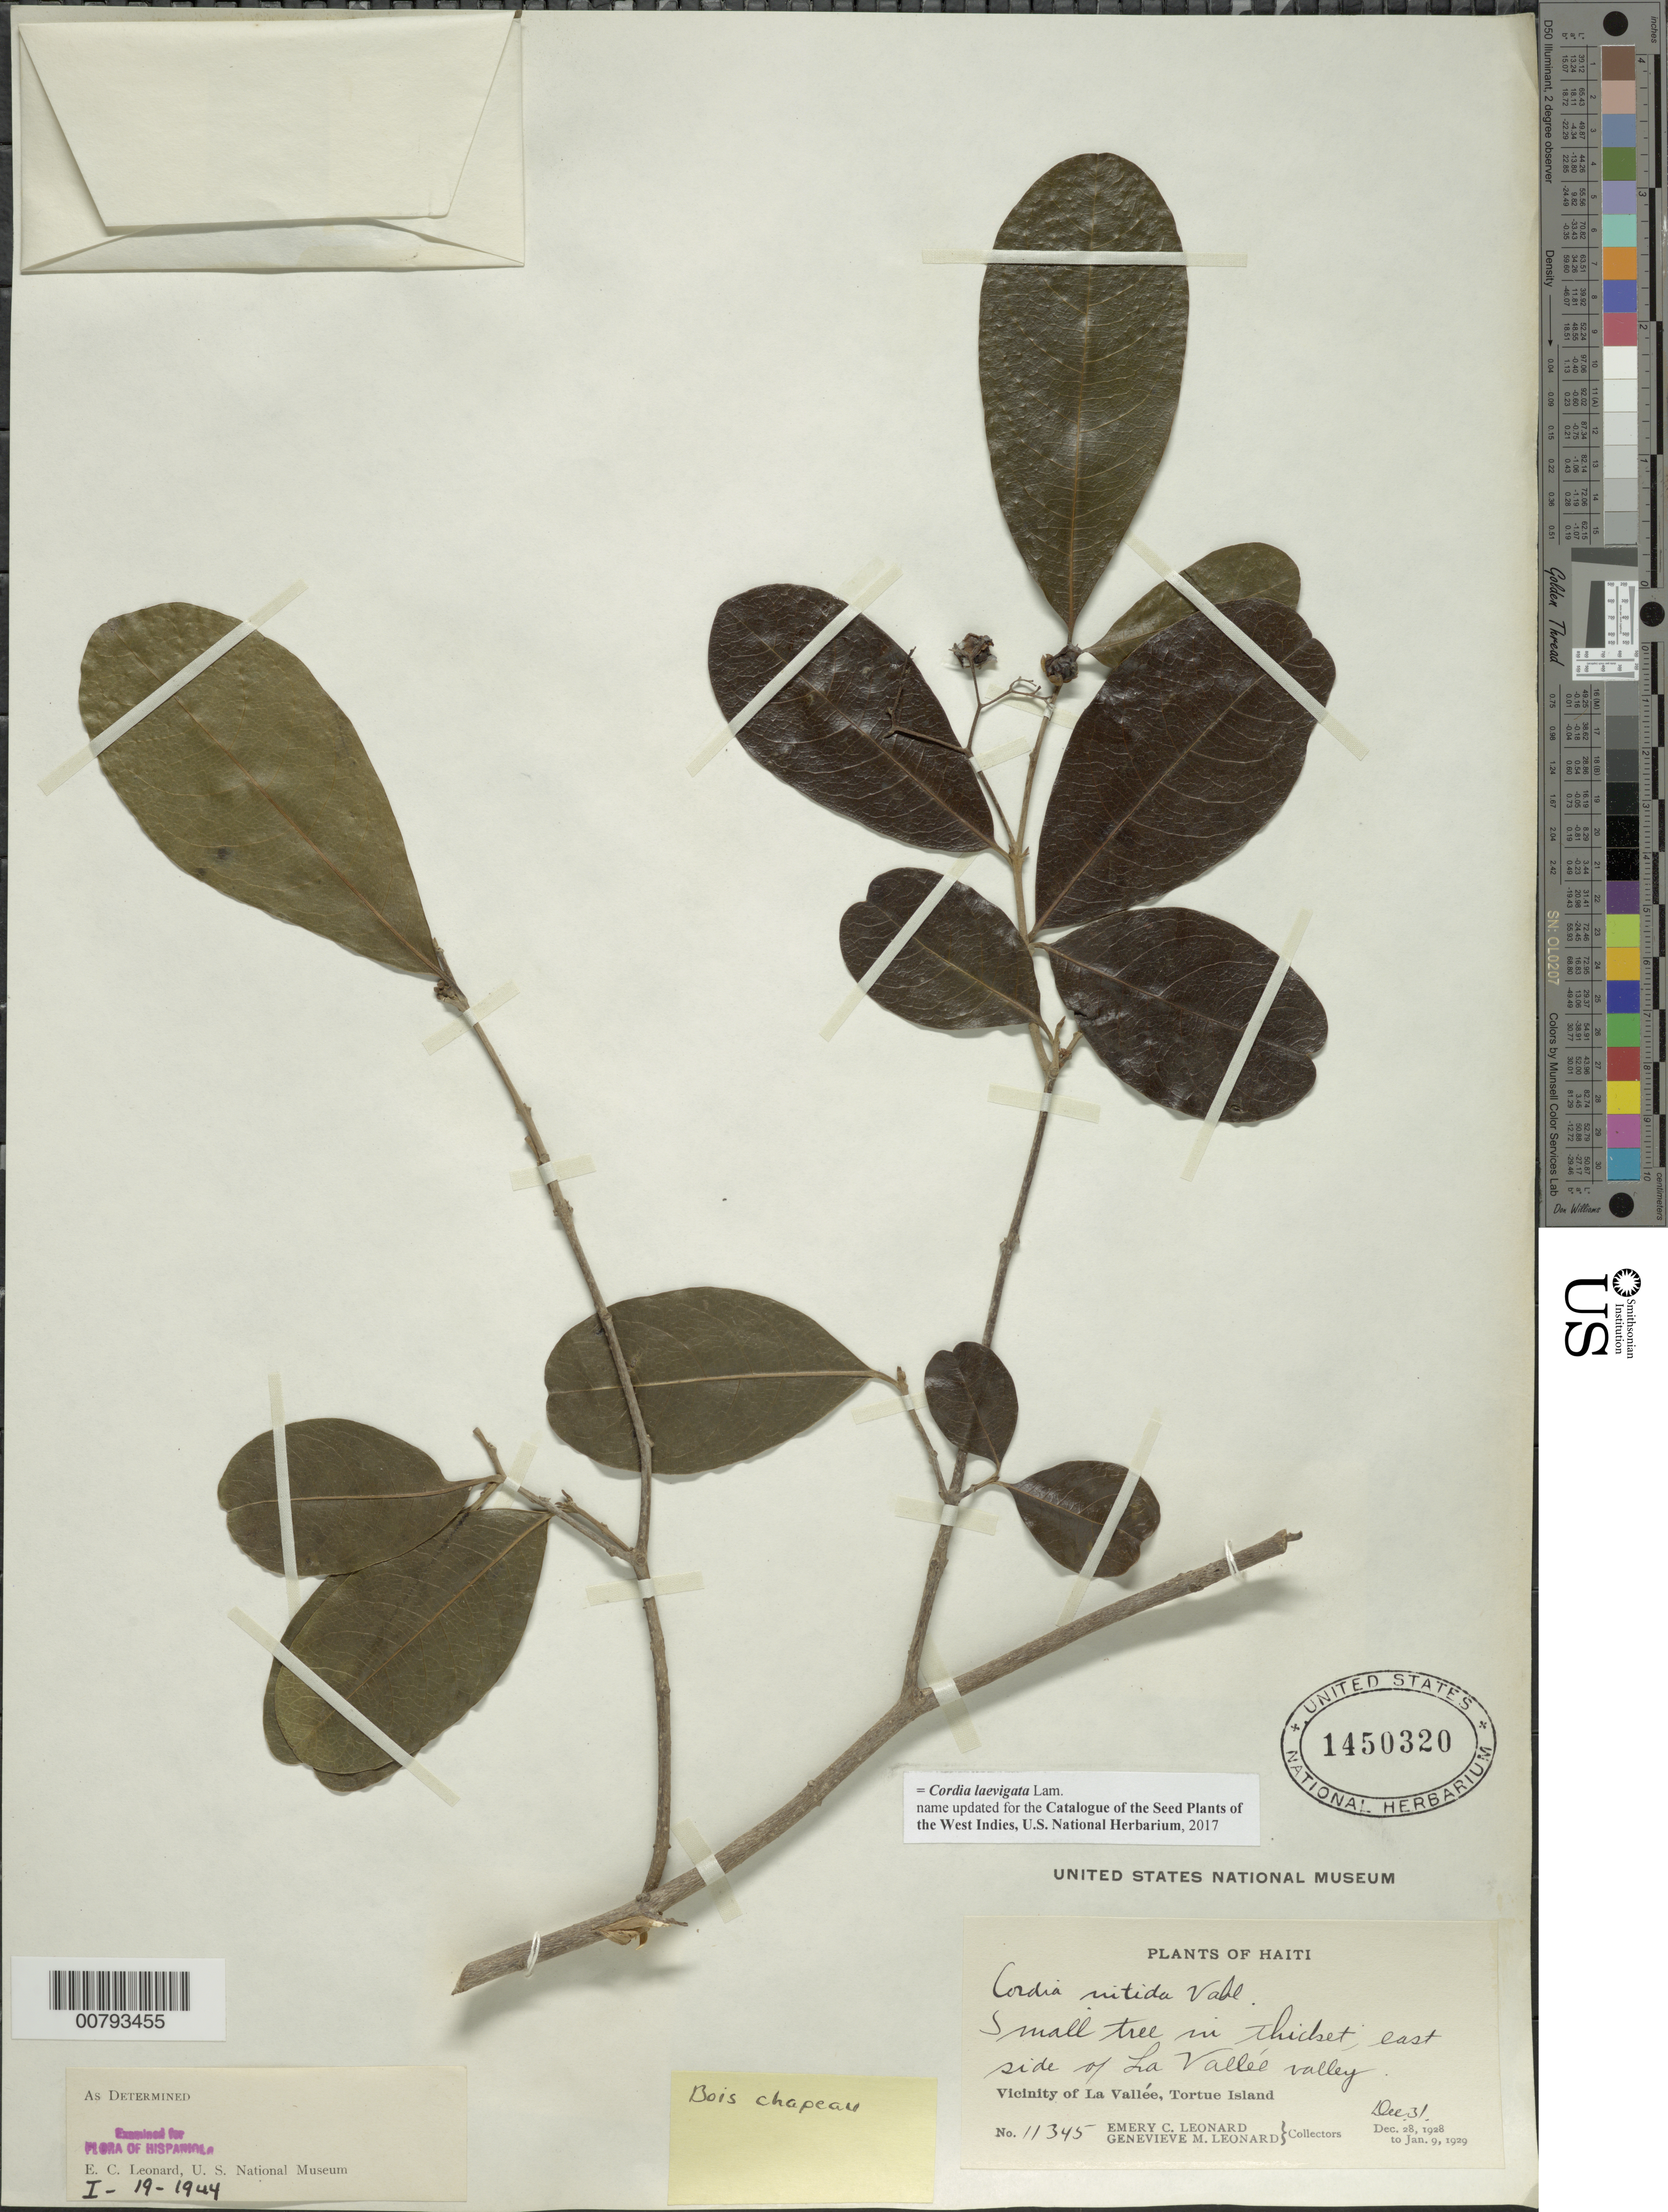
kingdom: Plantae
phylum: Tracheophyta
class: Magnoliopsida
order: Boraginales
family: Cordiaceae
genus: Cordia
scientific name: Cordia laevigata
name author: Lam.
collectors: E. C. Leonard & G. M. Leonard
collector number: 11345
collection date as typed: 31 Dec 1928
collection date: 1928-12-31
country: Haiti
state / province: Nord-Óuest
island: Île de la Tortue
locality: Tortue Island, vicinity of La Vallée, east side of La Vallée valley.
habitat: In thicket.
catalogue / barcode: US 1450320